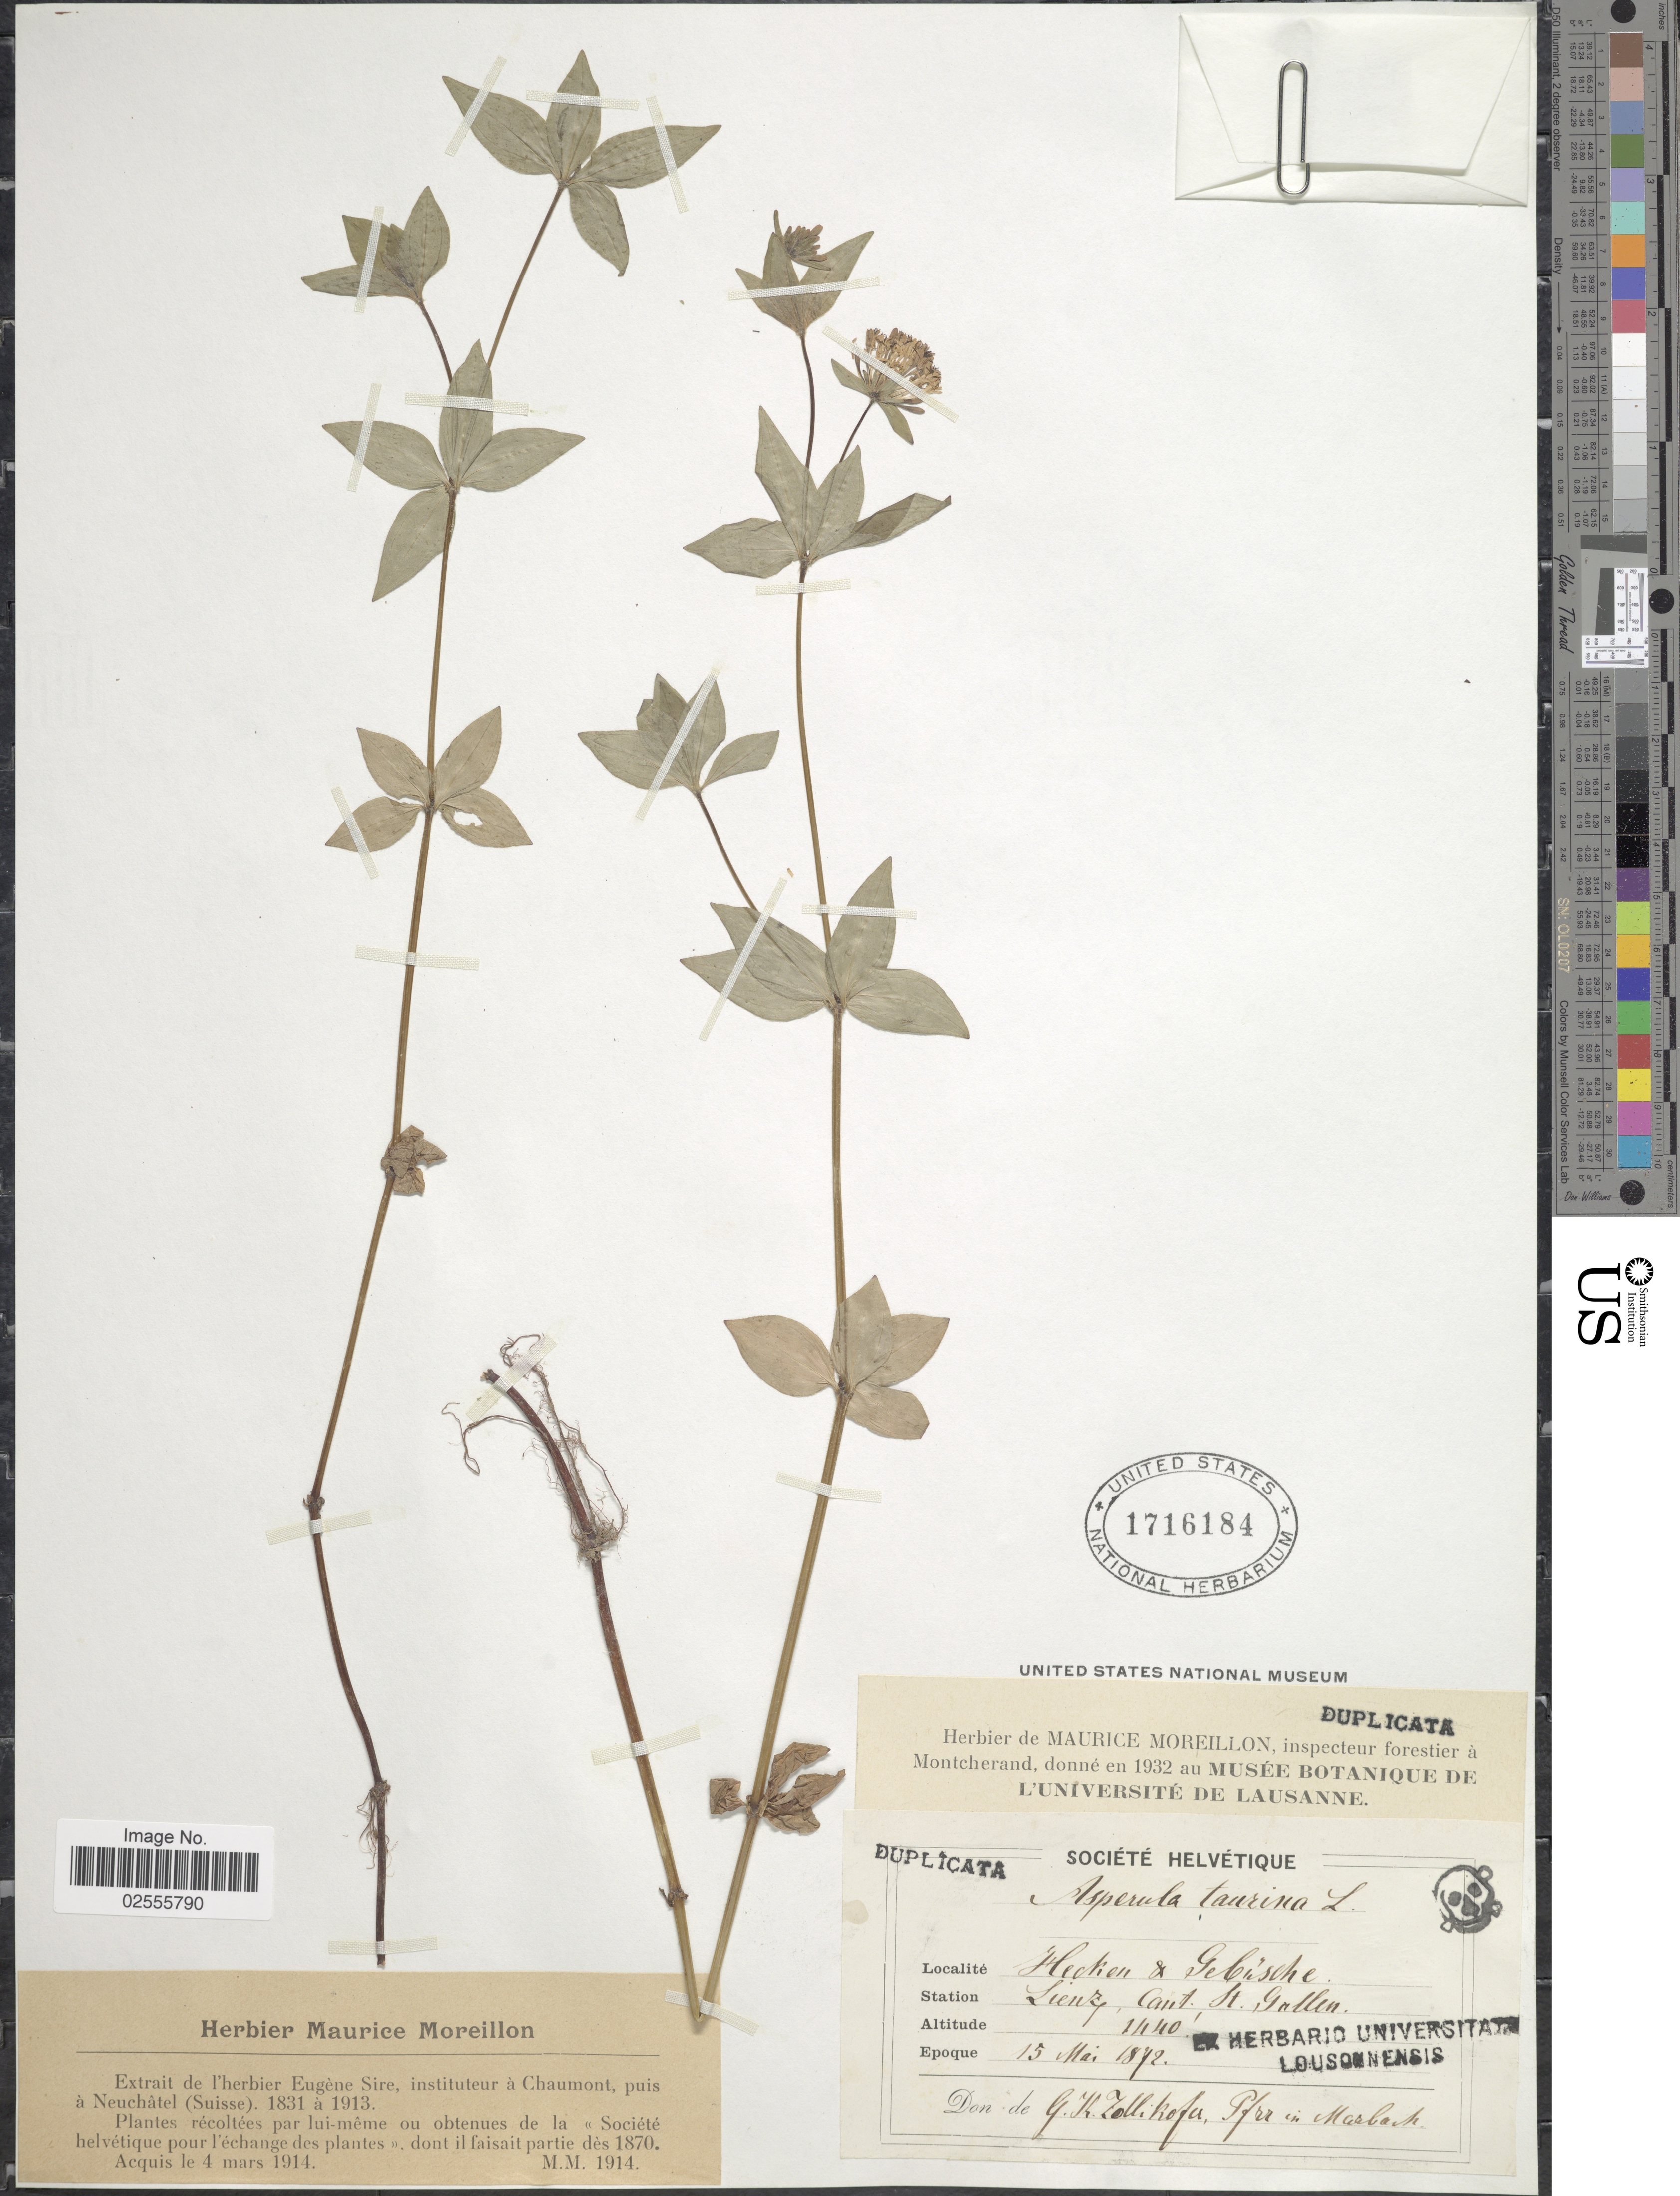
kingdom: Plantae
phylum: Tracheophyta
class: Magnoliopsida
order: Gentianales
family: Rubiaceae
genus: Asperula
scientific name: Asperula taurina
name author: L.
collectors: M. Moreillon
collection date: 1914-03-04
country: Switzerland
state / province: Neuchâtel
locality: Hecken & Gebische, Lienz, Cant. St. Gallen.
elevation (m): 439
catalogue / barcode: US 1716184